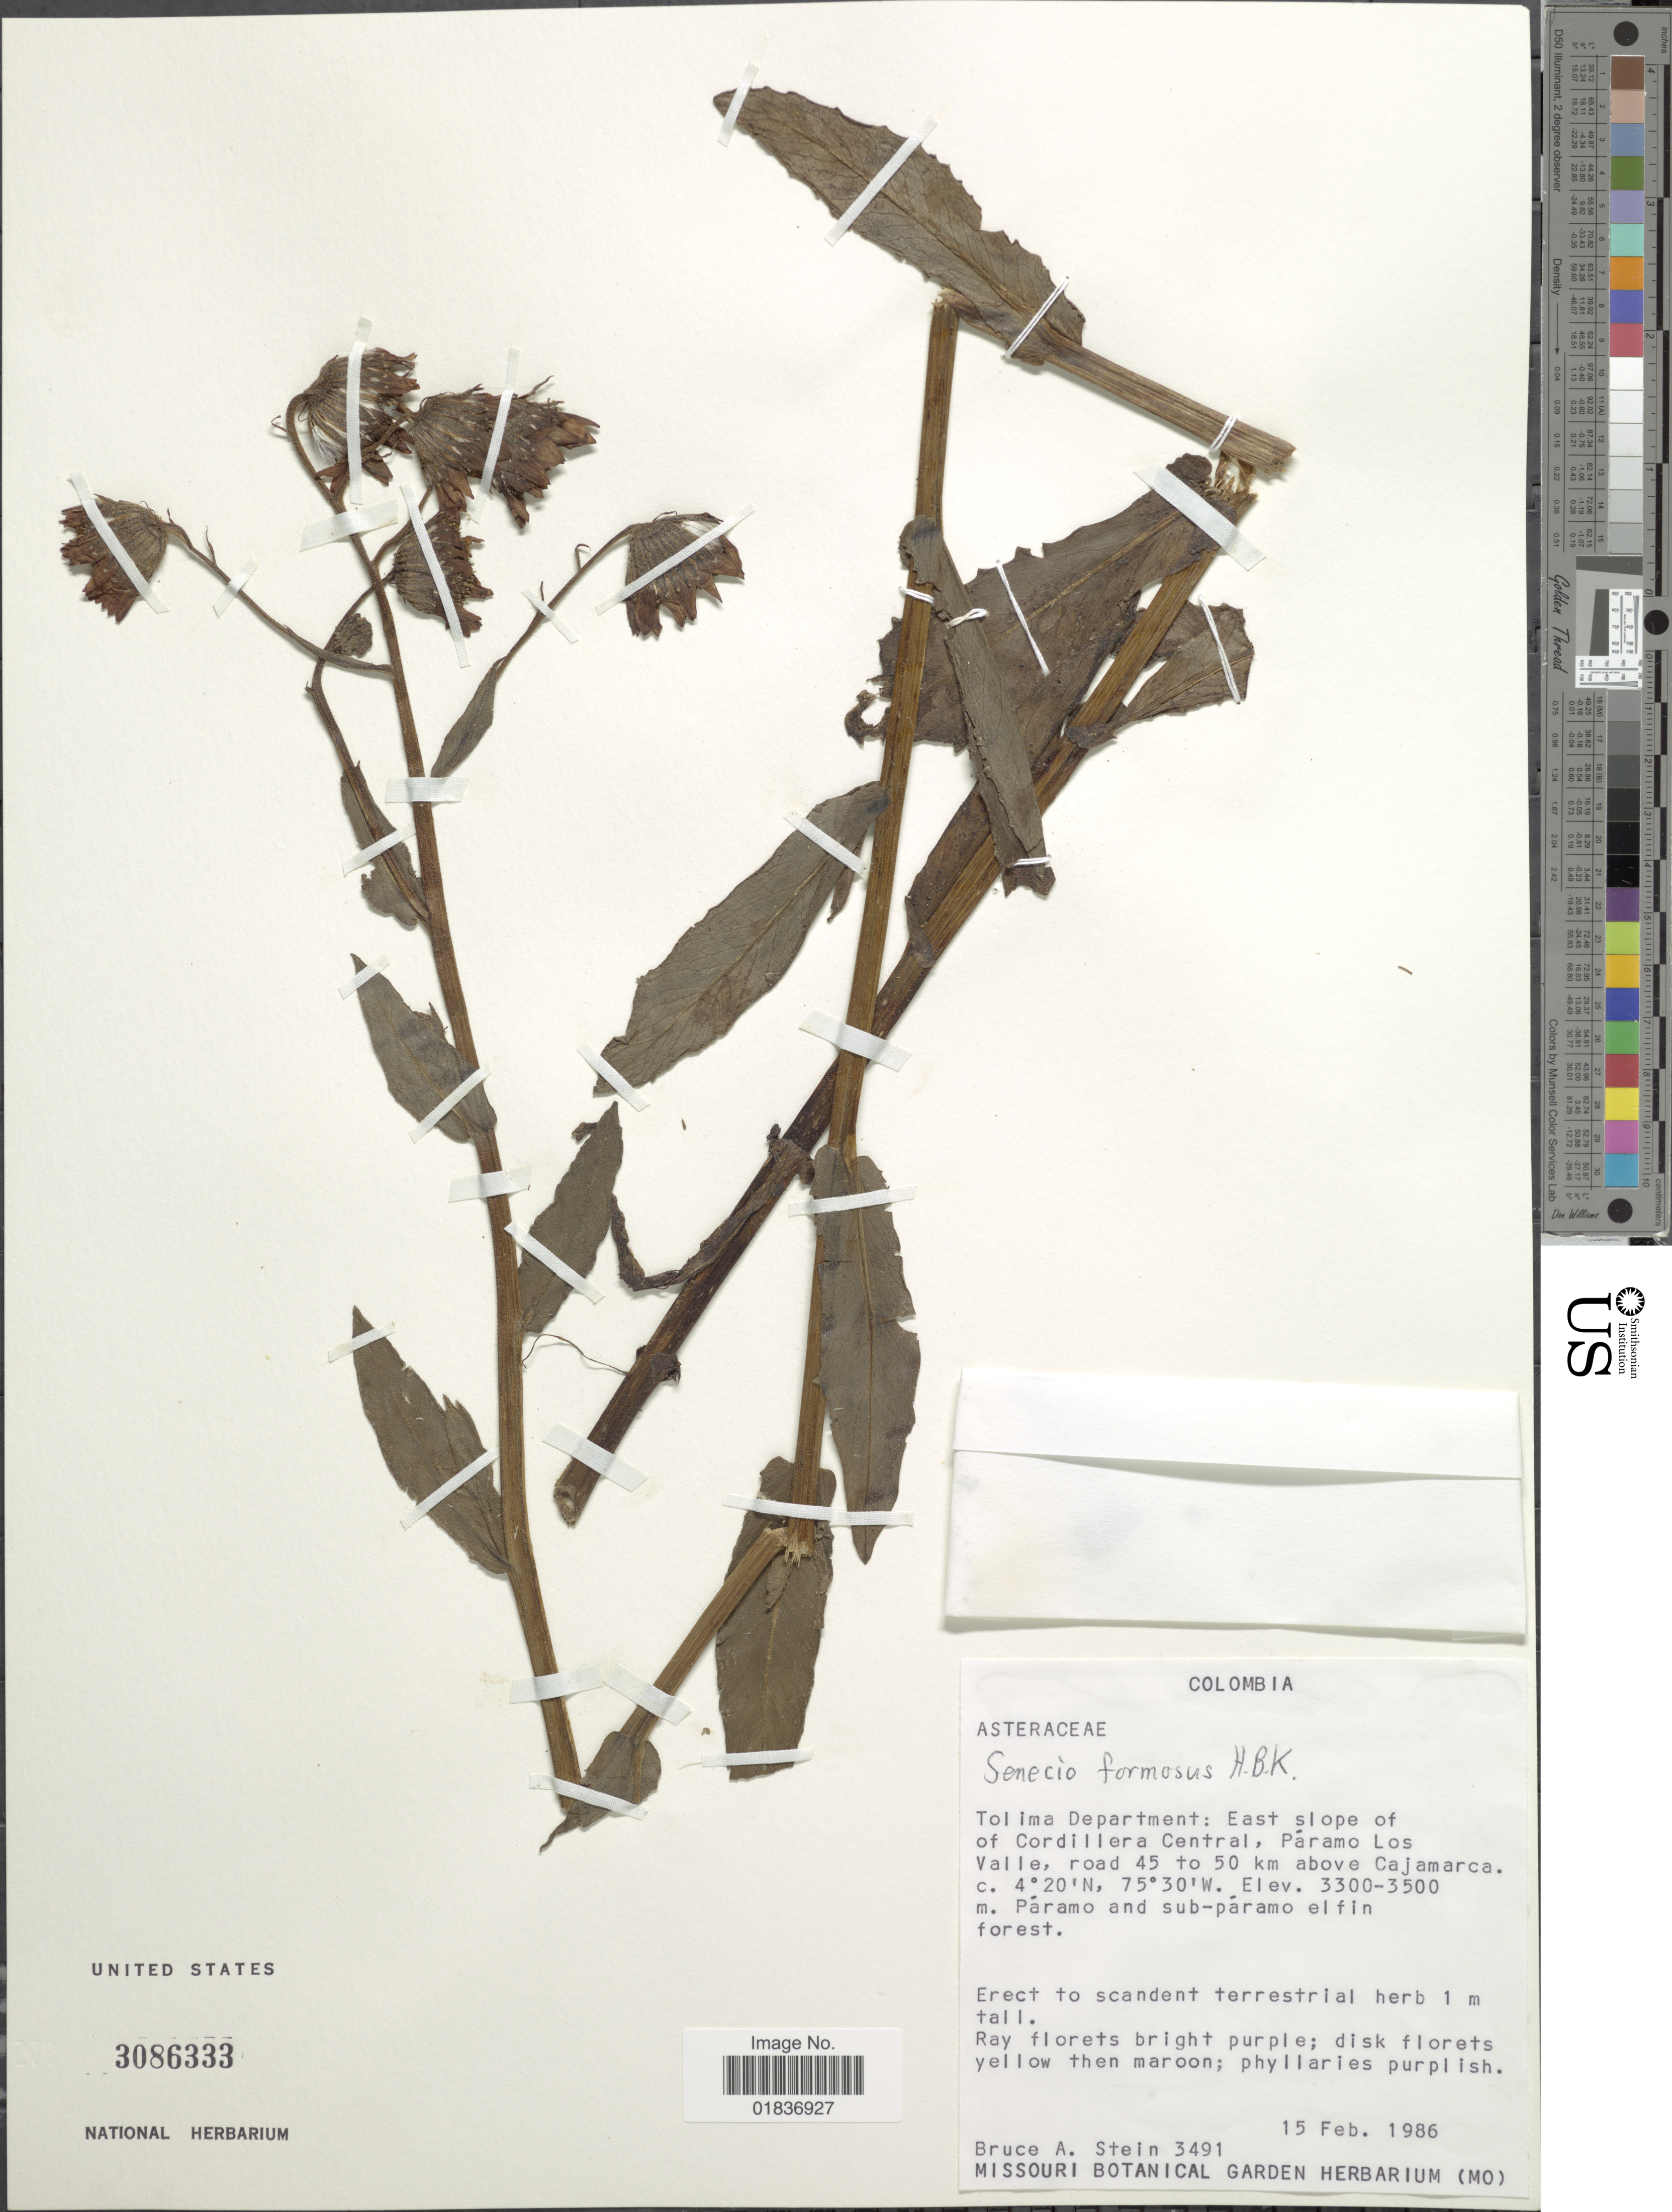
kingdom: Plantae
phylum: Tracheophyta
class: Magnoliopsida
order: Asterales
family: Asteraceae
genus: Senecio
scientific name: Senecio wedglacialis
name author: Cuatrec.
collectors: B. A. Stein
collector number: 3491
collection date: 1986-02-15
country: Colombia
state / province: Tolima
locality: Tolima Department: East slope of Cordillera Central, Paramo Los Valle, road 45 to 50 km above Cajamarca.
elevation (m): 3300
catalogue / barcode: US 3086333